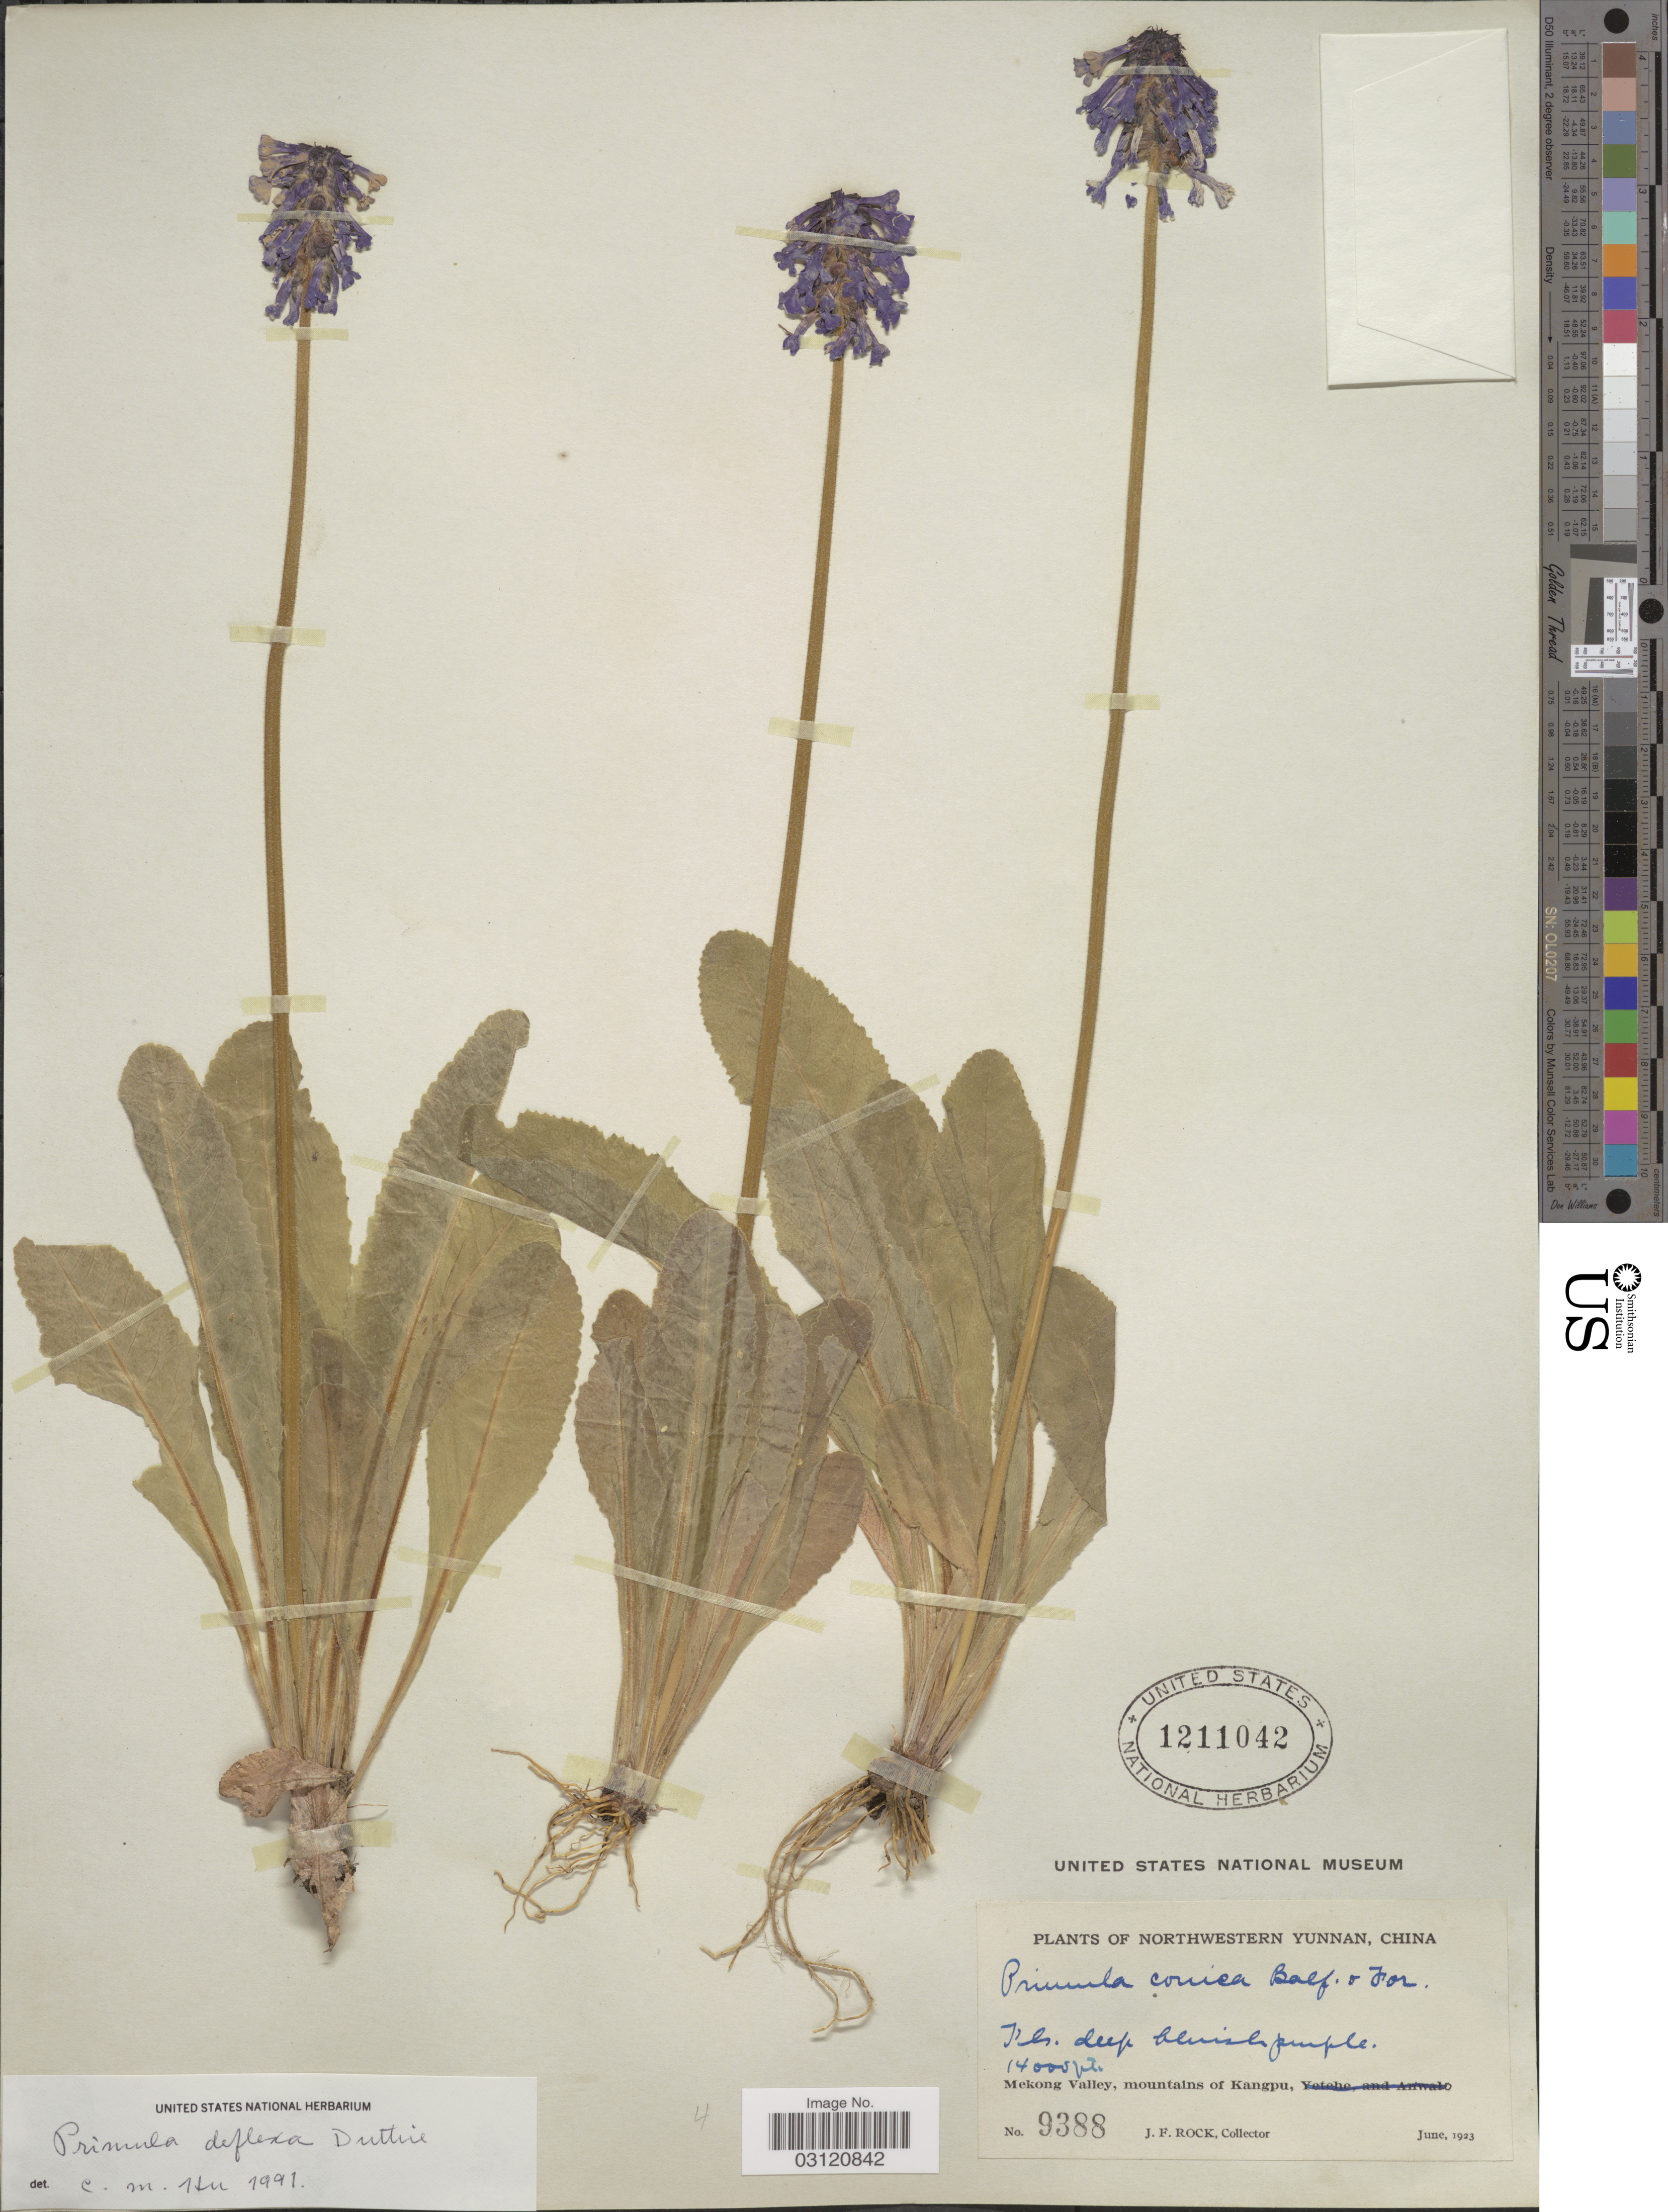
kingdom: Plantae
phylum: Tracheophyta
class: Magnoliopsida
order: Ericales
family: Primulaceae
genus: Primula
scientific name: Primula deflexa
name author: Duthie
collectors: J. Rock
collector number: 9388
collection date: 1923-06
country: China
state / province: Yunnan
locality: Northwestern Yunnan. Mekong Valley, mountains of Kangpu.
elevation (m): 4267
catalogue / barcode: US 1211042